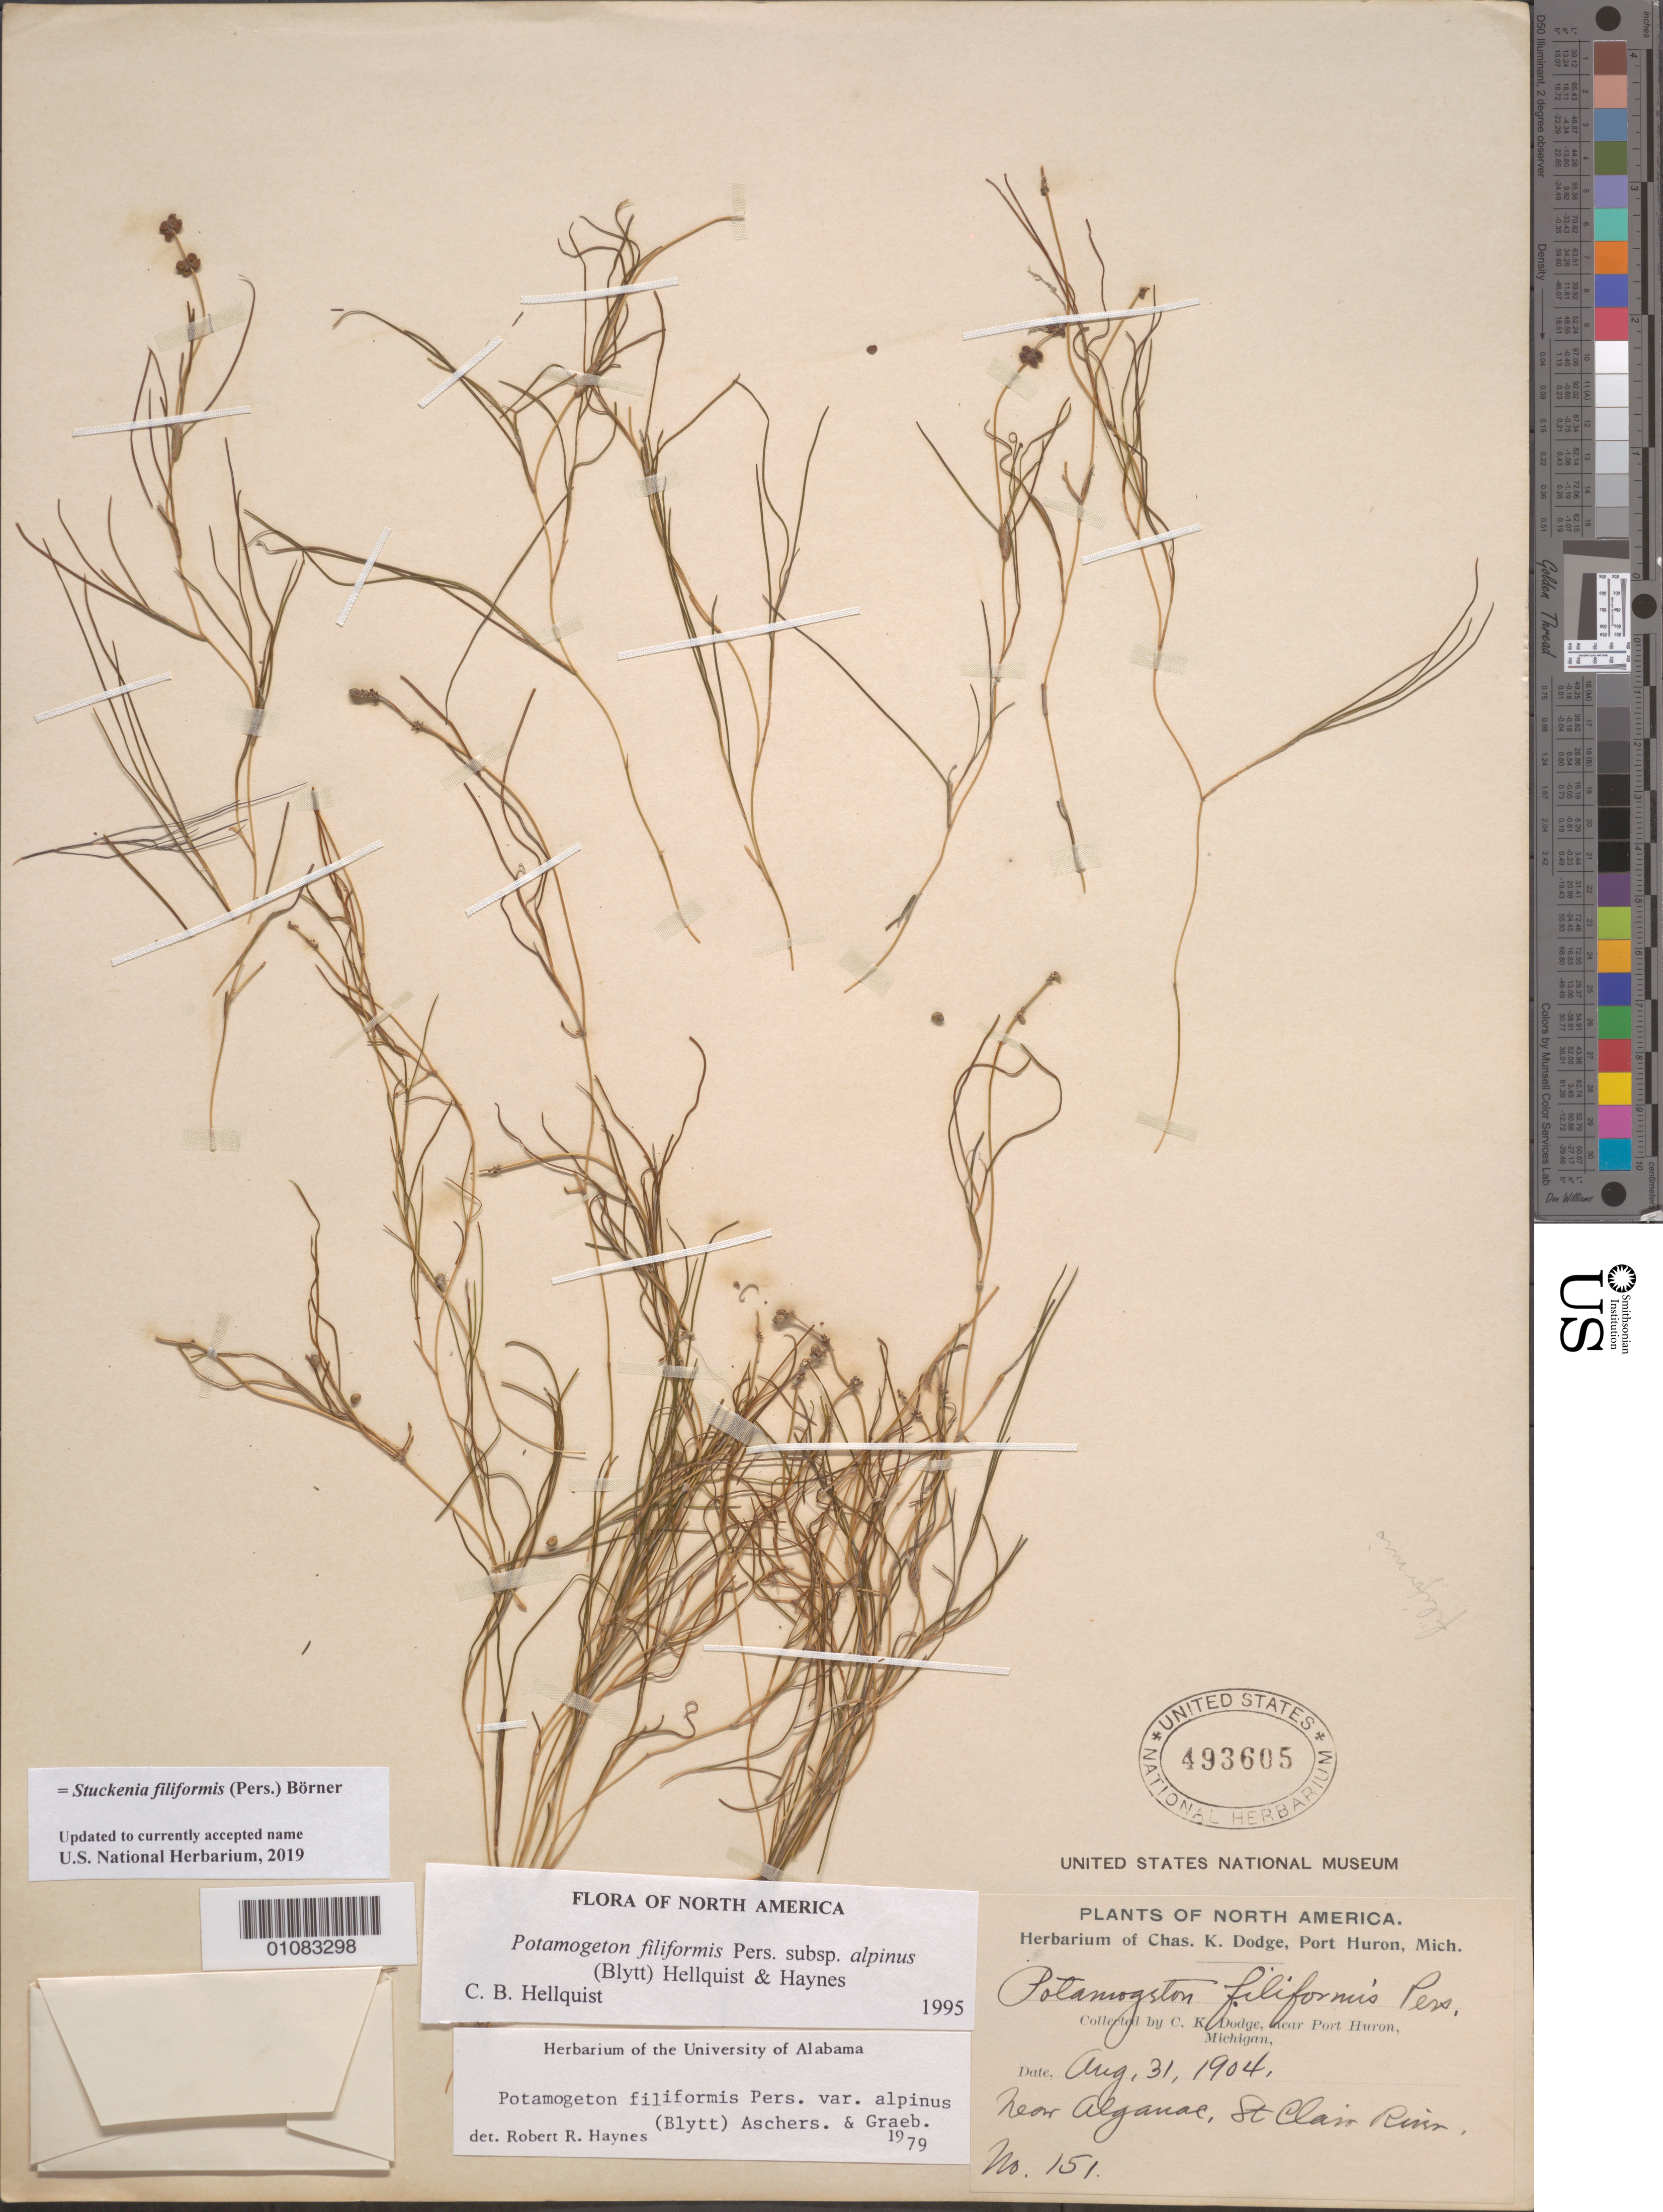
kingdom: Plantae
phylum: Tracheophyta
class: Liliopsida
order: Alismatales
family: Potamogetonaceae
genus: Stuckenia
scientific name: Stuckenia filiformis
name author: (Pers.) Börner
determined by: Strong, Mark T., (BOT), Smithsonian Institution - National Museum of Natural History (UNITED STATES)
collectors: C. Dodge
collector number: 151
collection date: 1904-08-31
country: United States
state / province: Michigan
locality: near Port Huron, near Alganac, St. Clair River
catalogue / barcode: US 493605